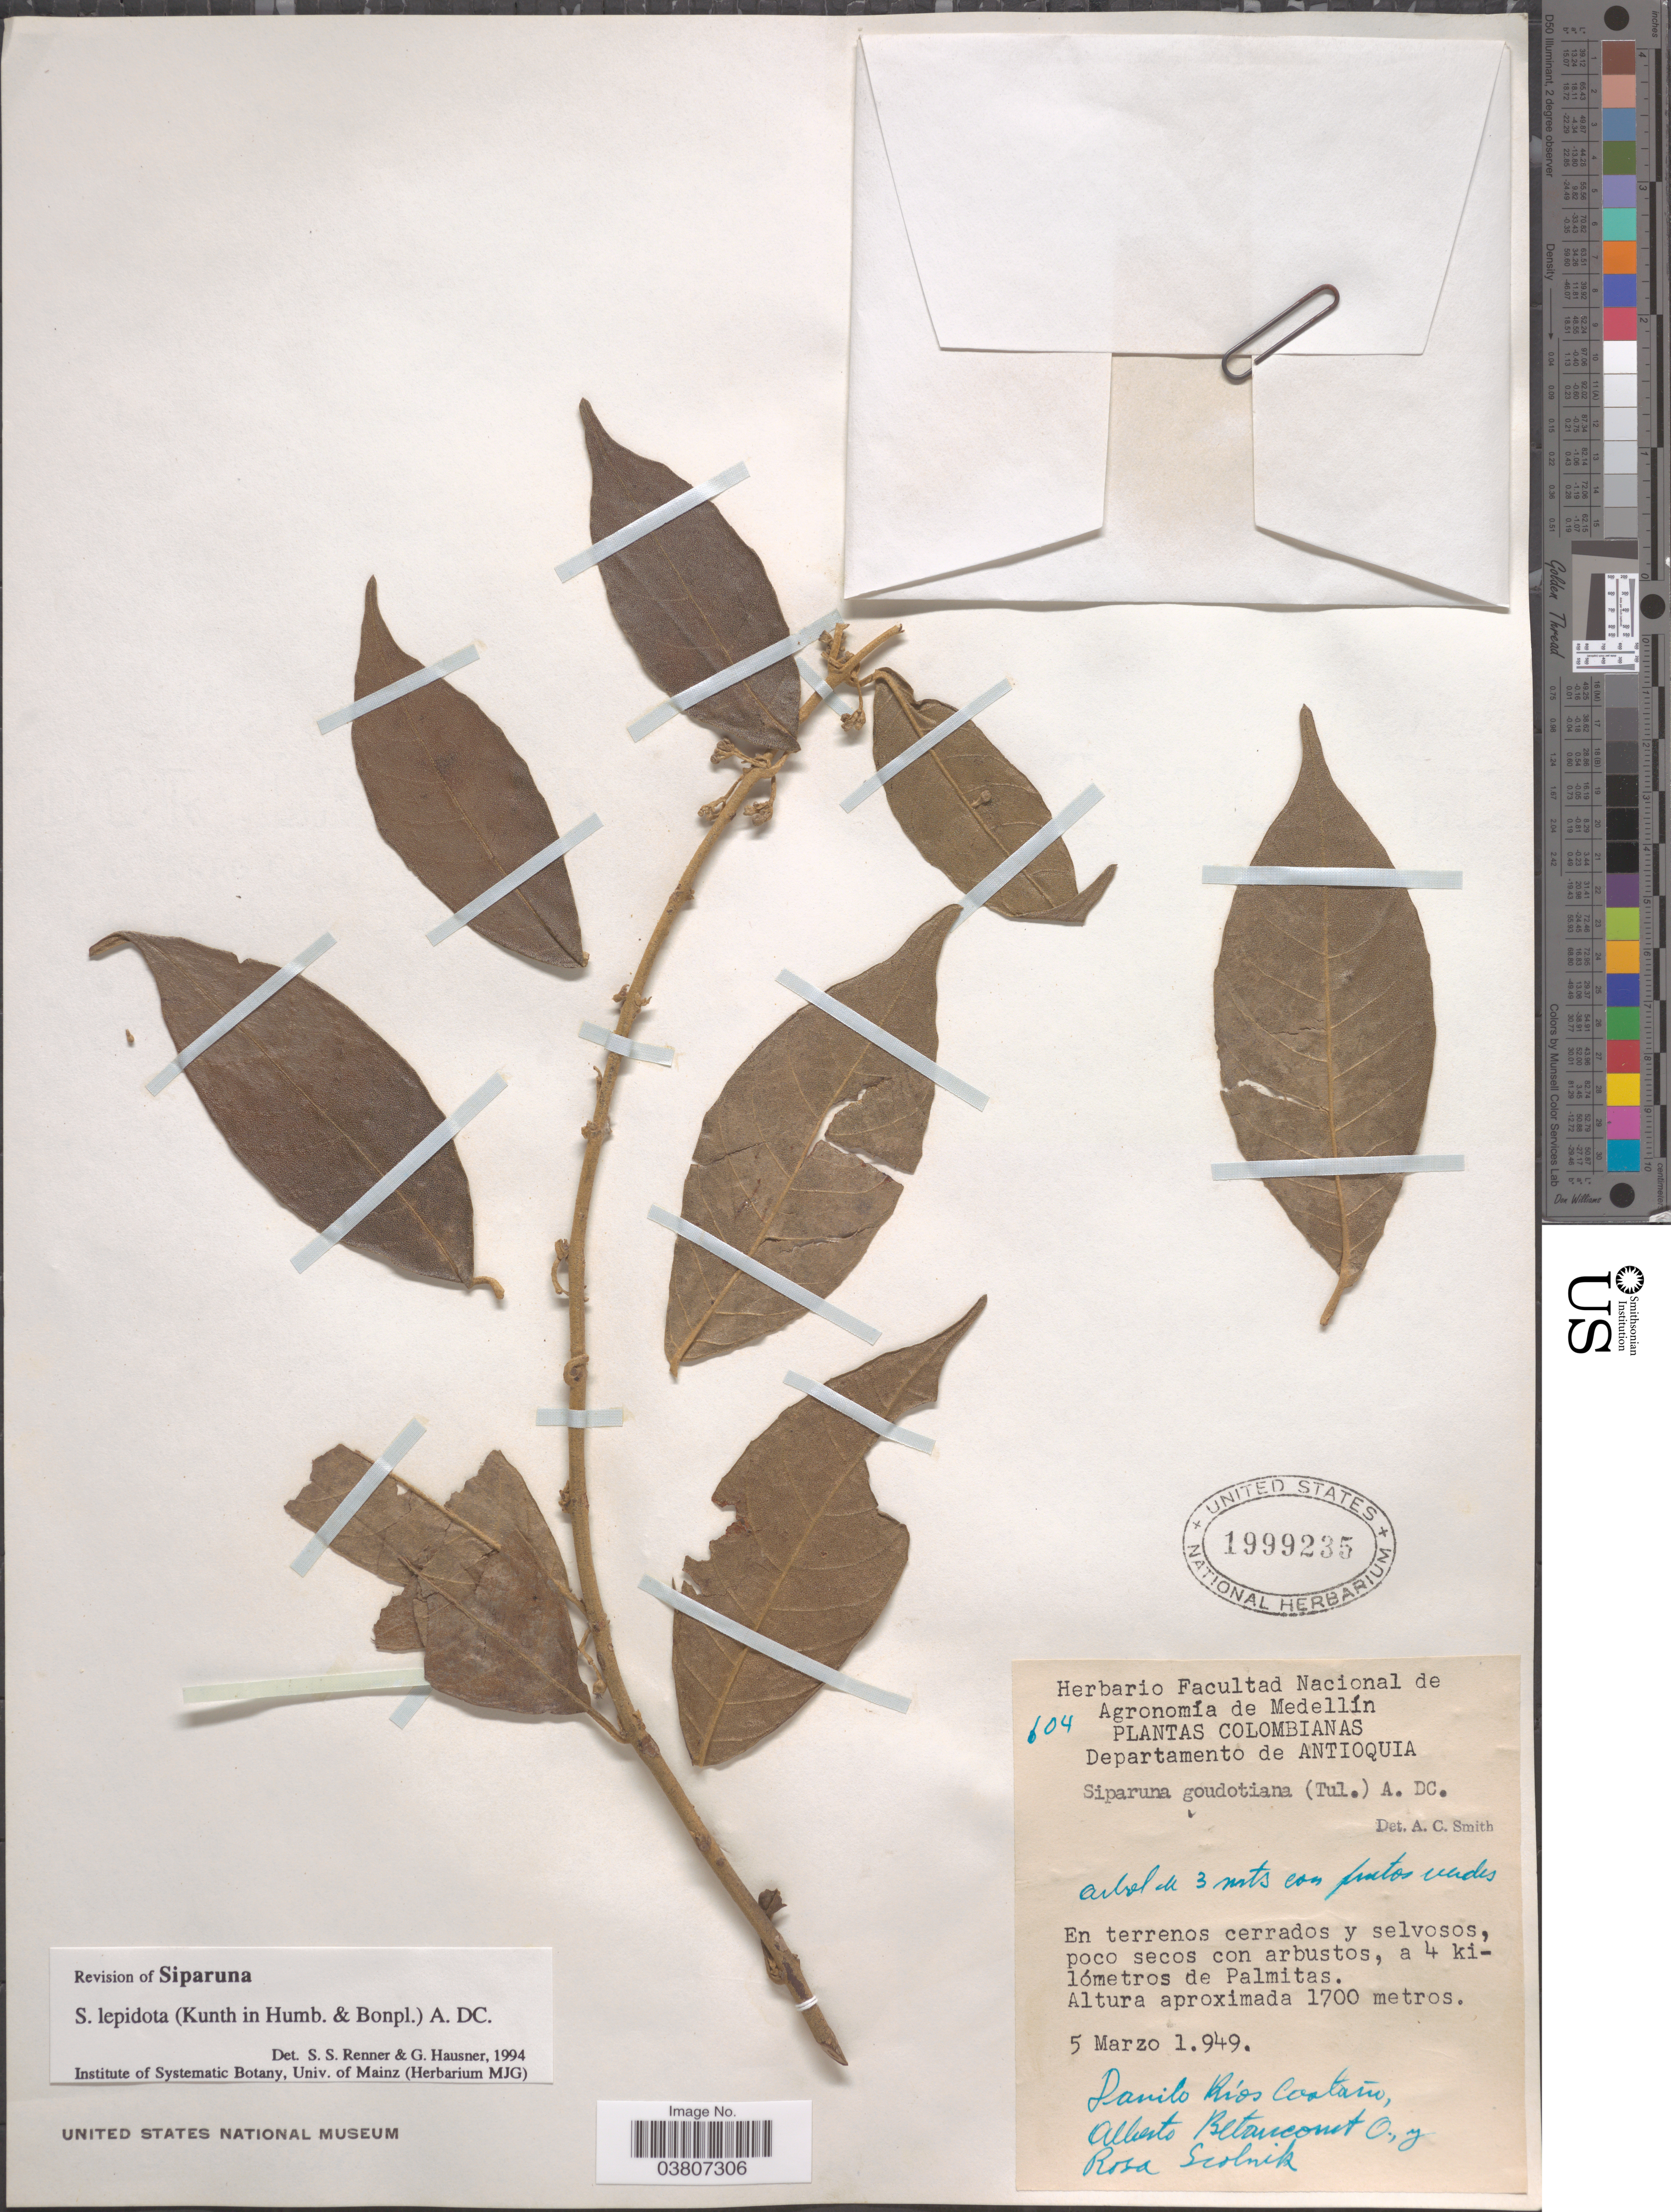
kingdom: Plantae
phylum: Tracheophyta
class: Magnoliopsida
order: Laurales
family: Siparunaceae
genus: Siparuna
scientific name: Siparuna lepidota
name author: (Kunth) A. DC.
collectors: D. Rios C., A. Betancourt O. & R. Scolnik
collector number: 604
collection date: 1949-03-05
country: Colombia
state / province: Antioquia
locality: Departamento de Antioquia. A 4 kilómetros de Palmitas.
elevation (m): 1700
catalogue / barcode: US 1999235